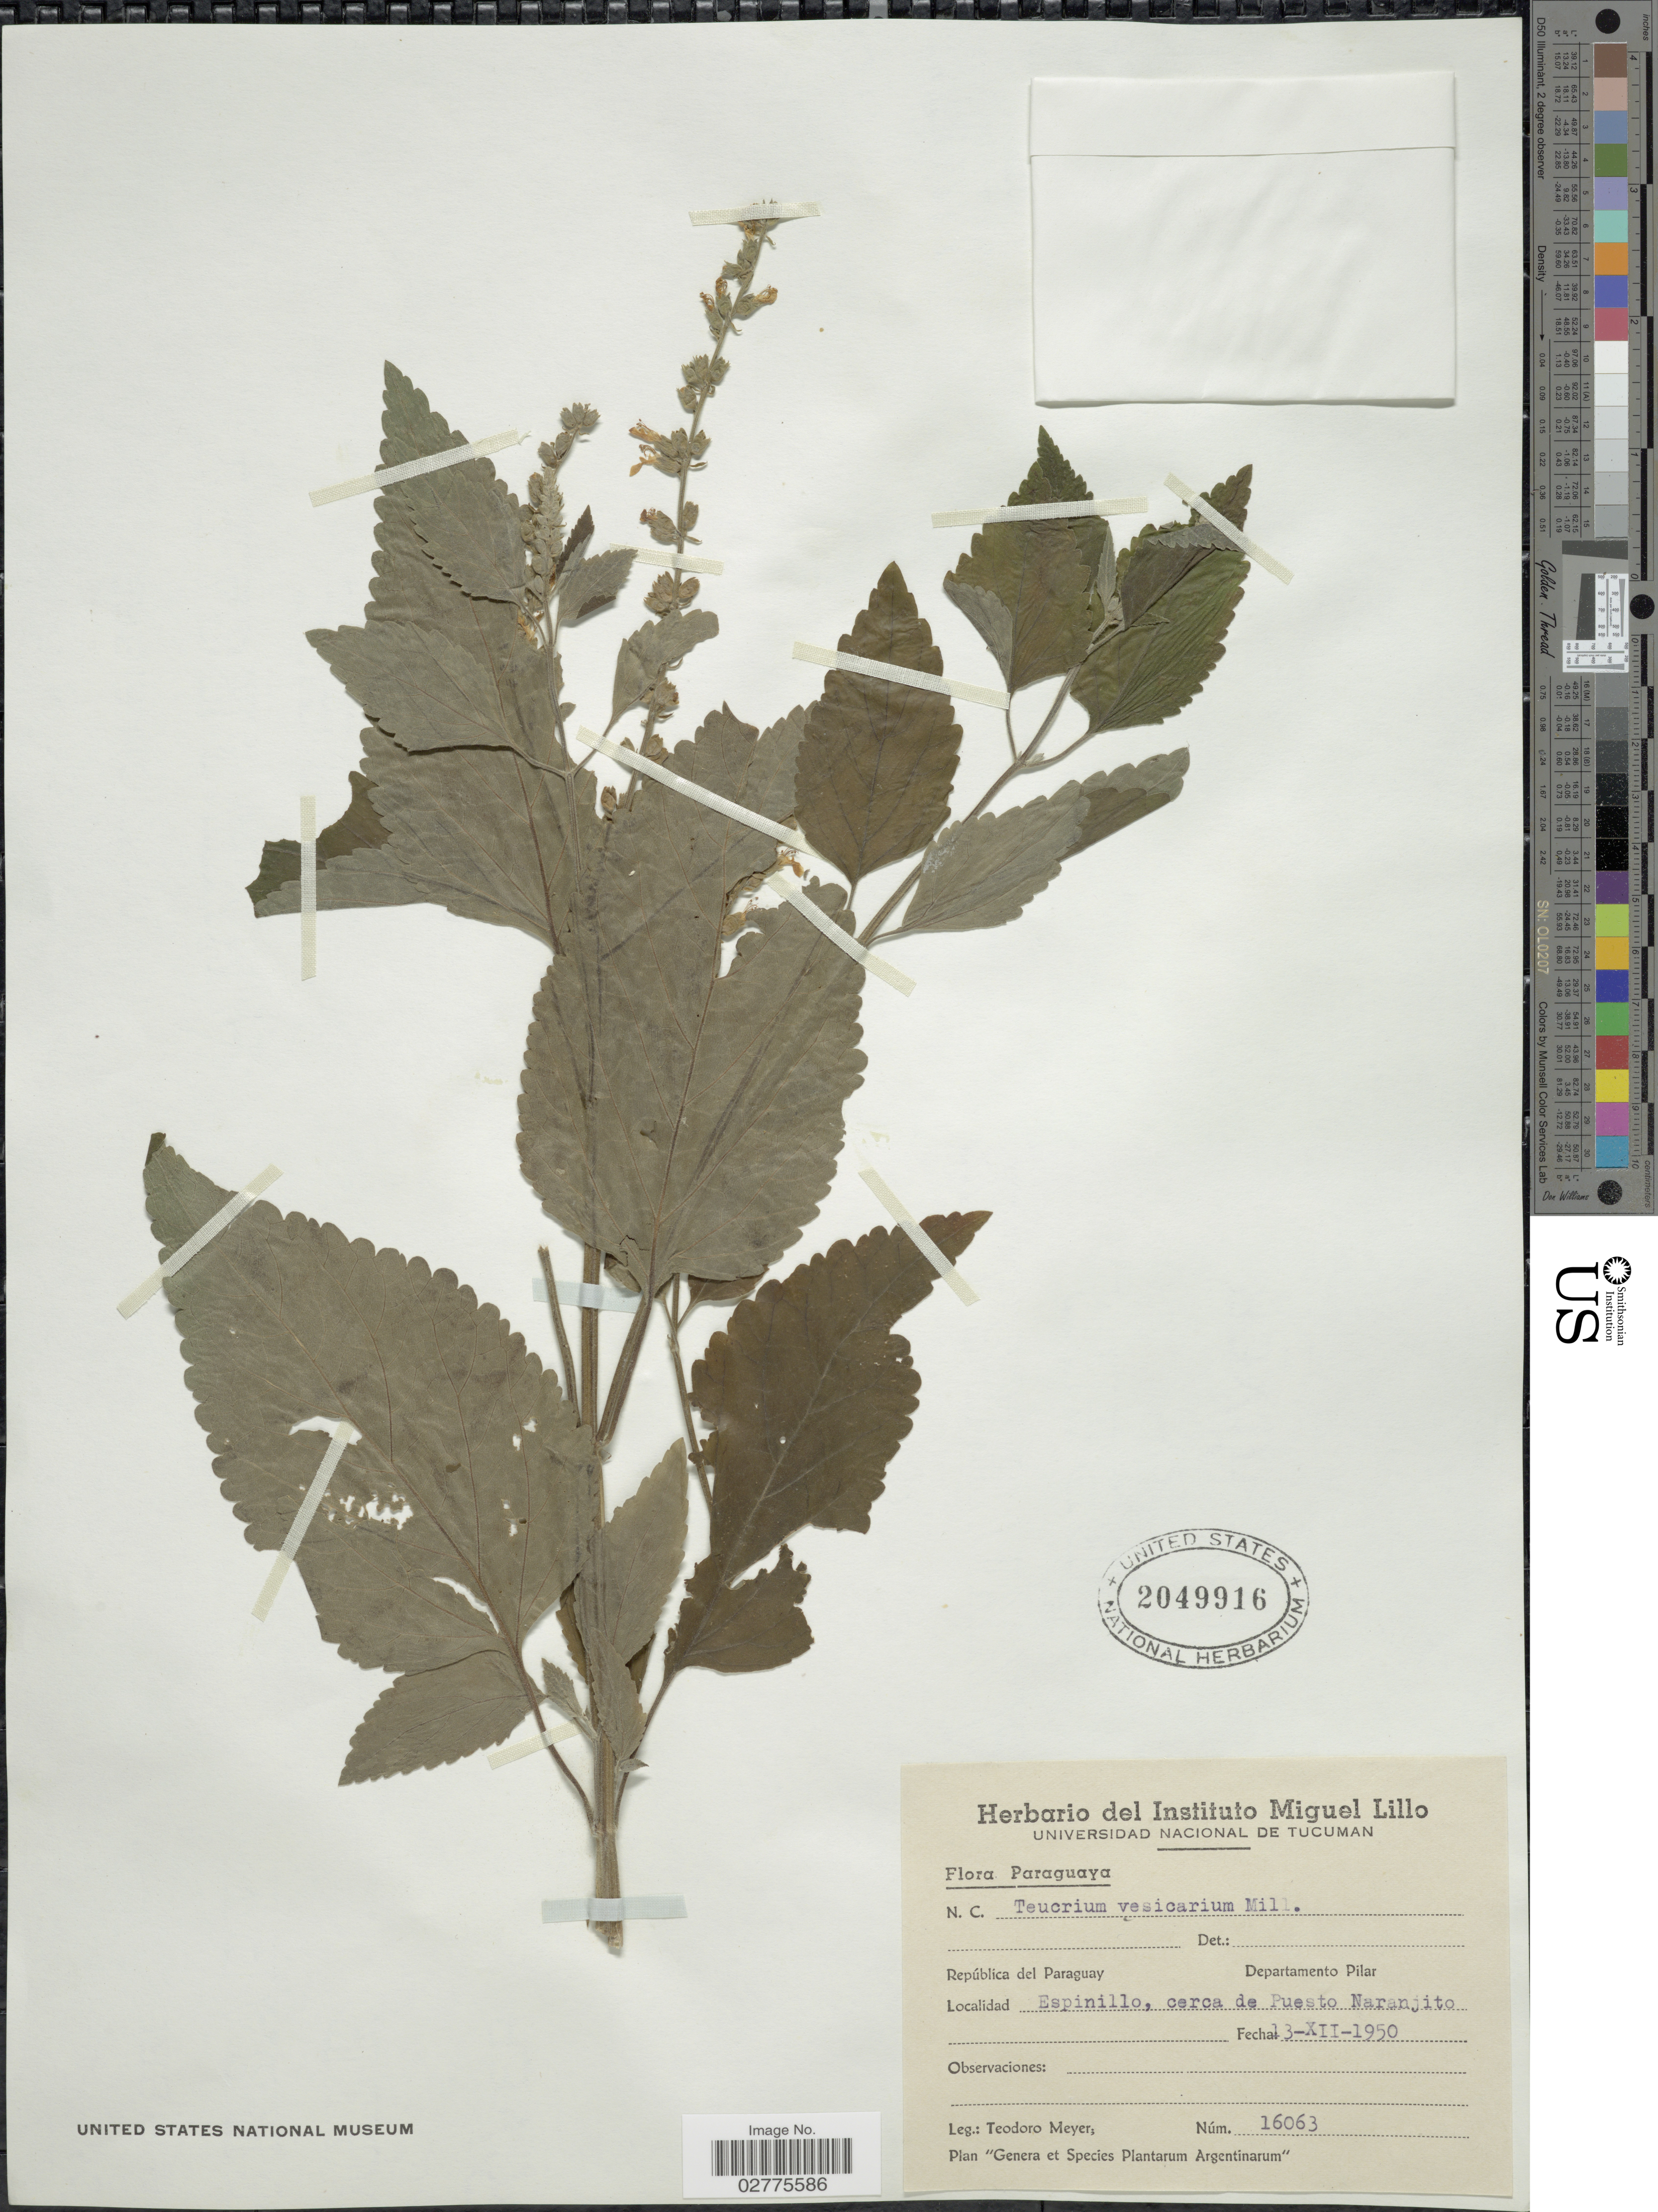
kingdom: Plantae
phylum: Tracheophyta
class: Magnoliopsida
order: Lamiales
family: Lamiaceae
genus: Teucrium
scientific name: Teucrium vesicarium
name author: Mill.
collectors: T. Meyer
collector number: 16063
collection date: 1950-12-03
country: Paraguay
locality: República del Paraguay, Departamento Pilar, Espinillo, cerca de Puesto Naranjito.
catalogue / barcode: US 2049916